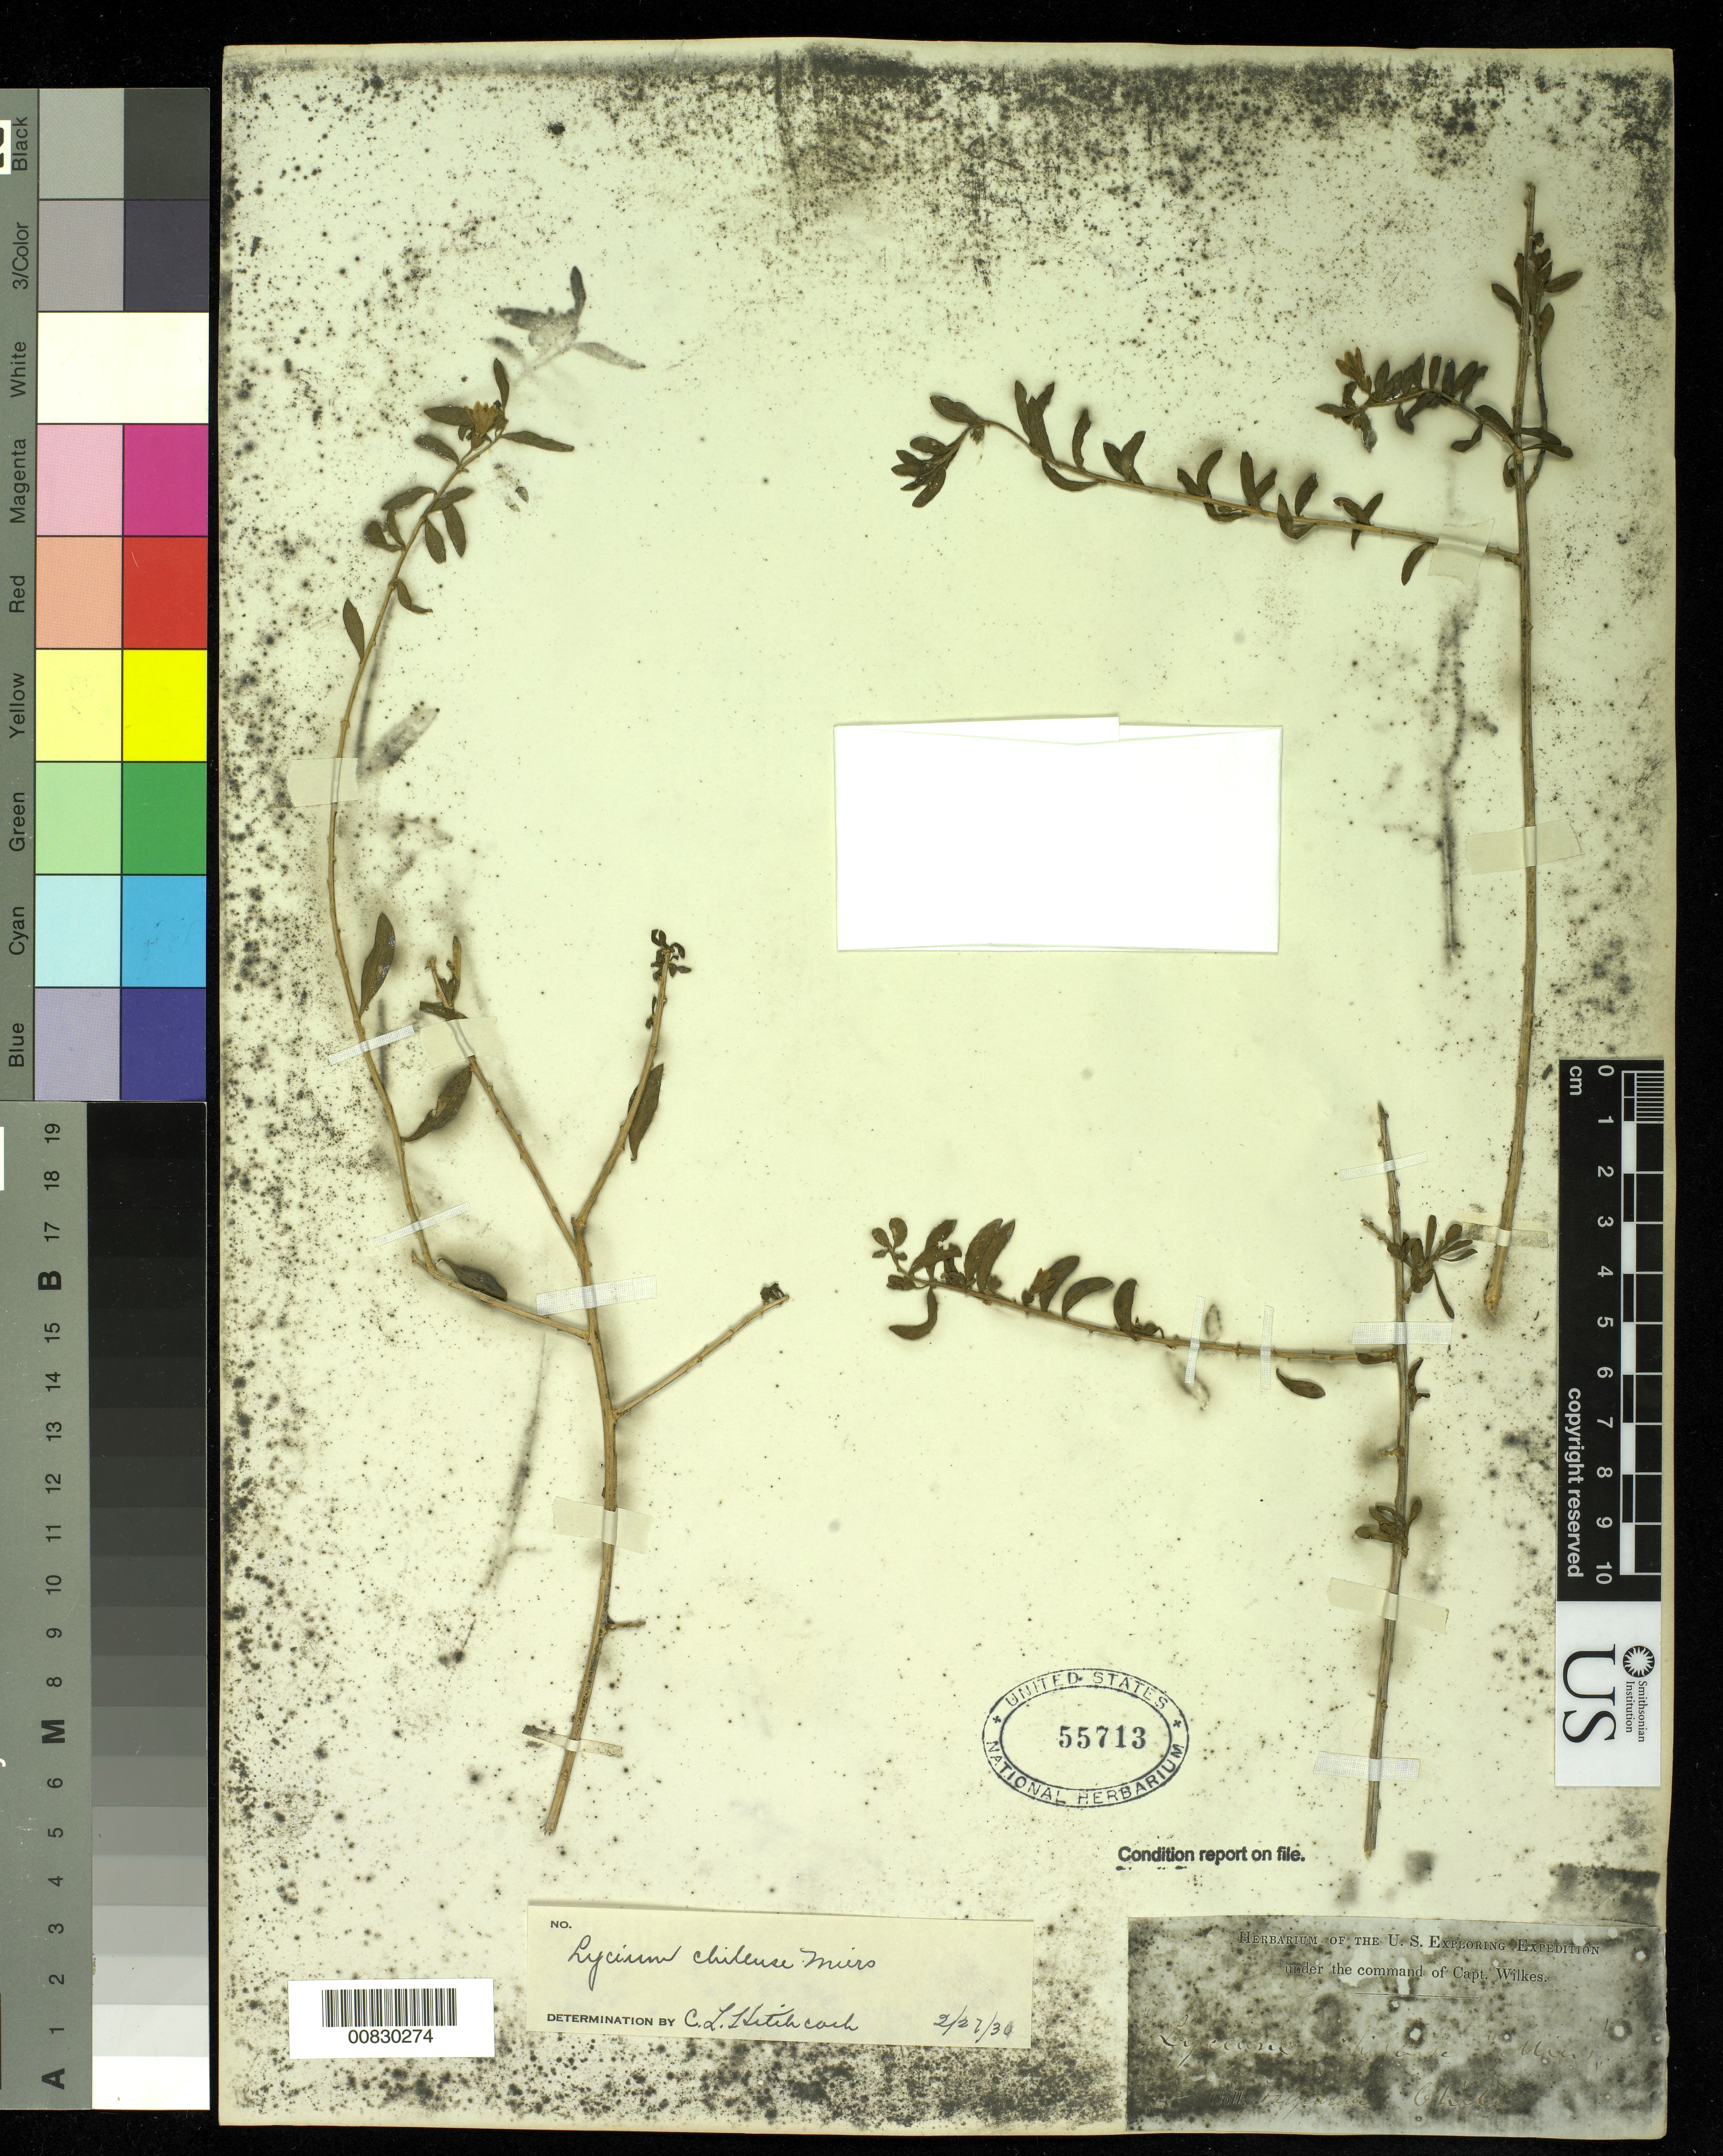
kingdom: Plantae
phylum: Tracheophyta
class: Magnoliopsida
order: Solanales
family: Solanaceae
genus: Lycium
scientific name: Lycium chilense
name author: Bertero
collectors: Wilkes Explor. Exped.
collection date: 1838/1842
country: Chile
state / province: Valparaíso (V)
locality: Valparaiso, Chile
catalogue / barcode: US 55713